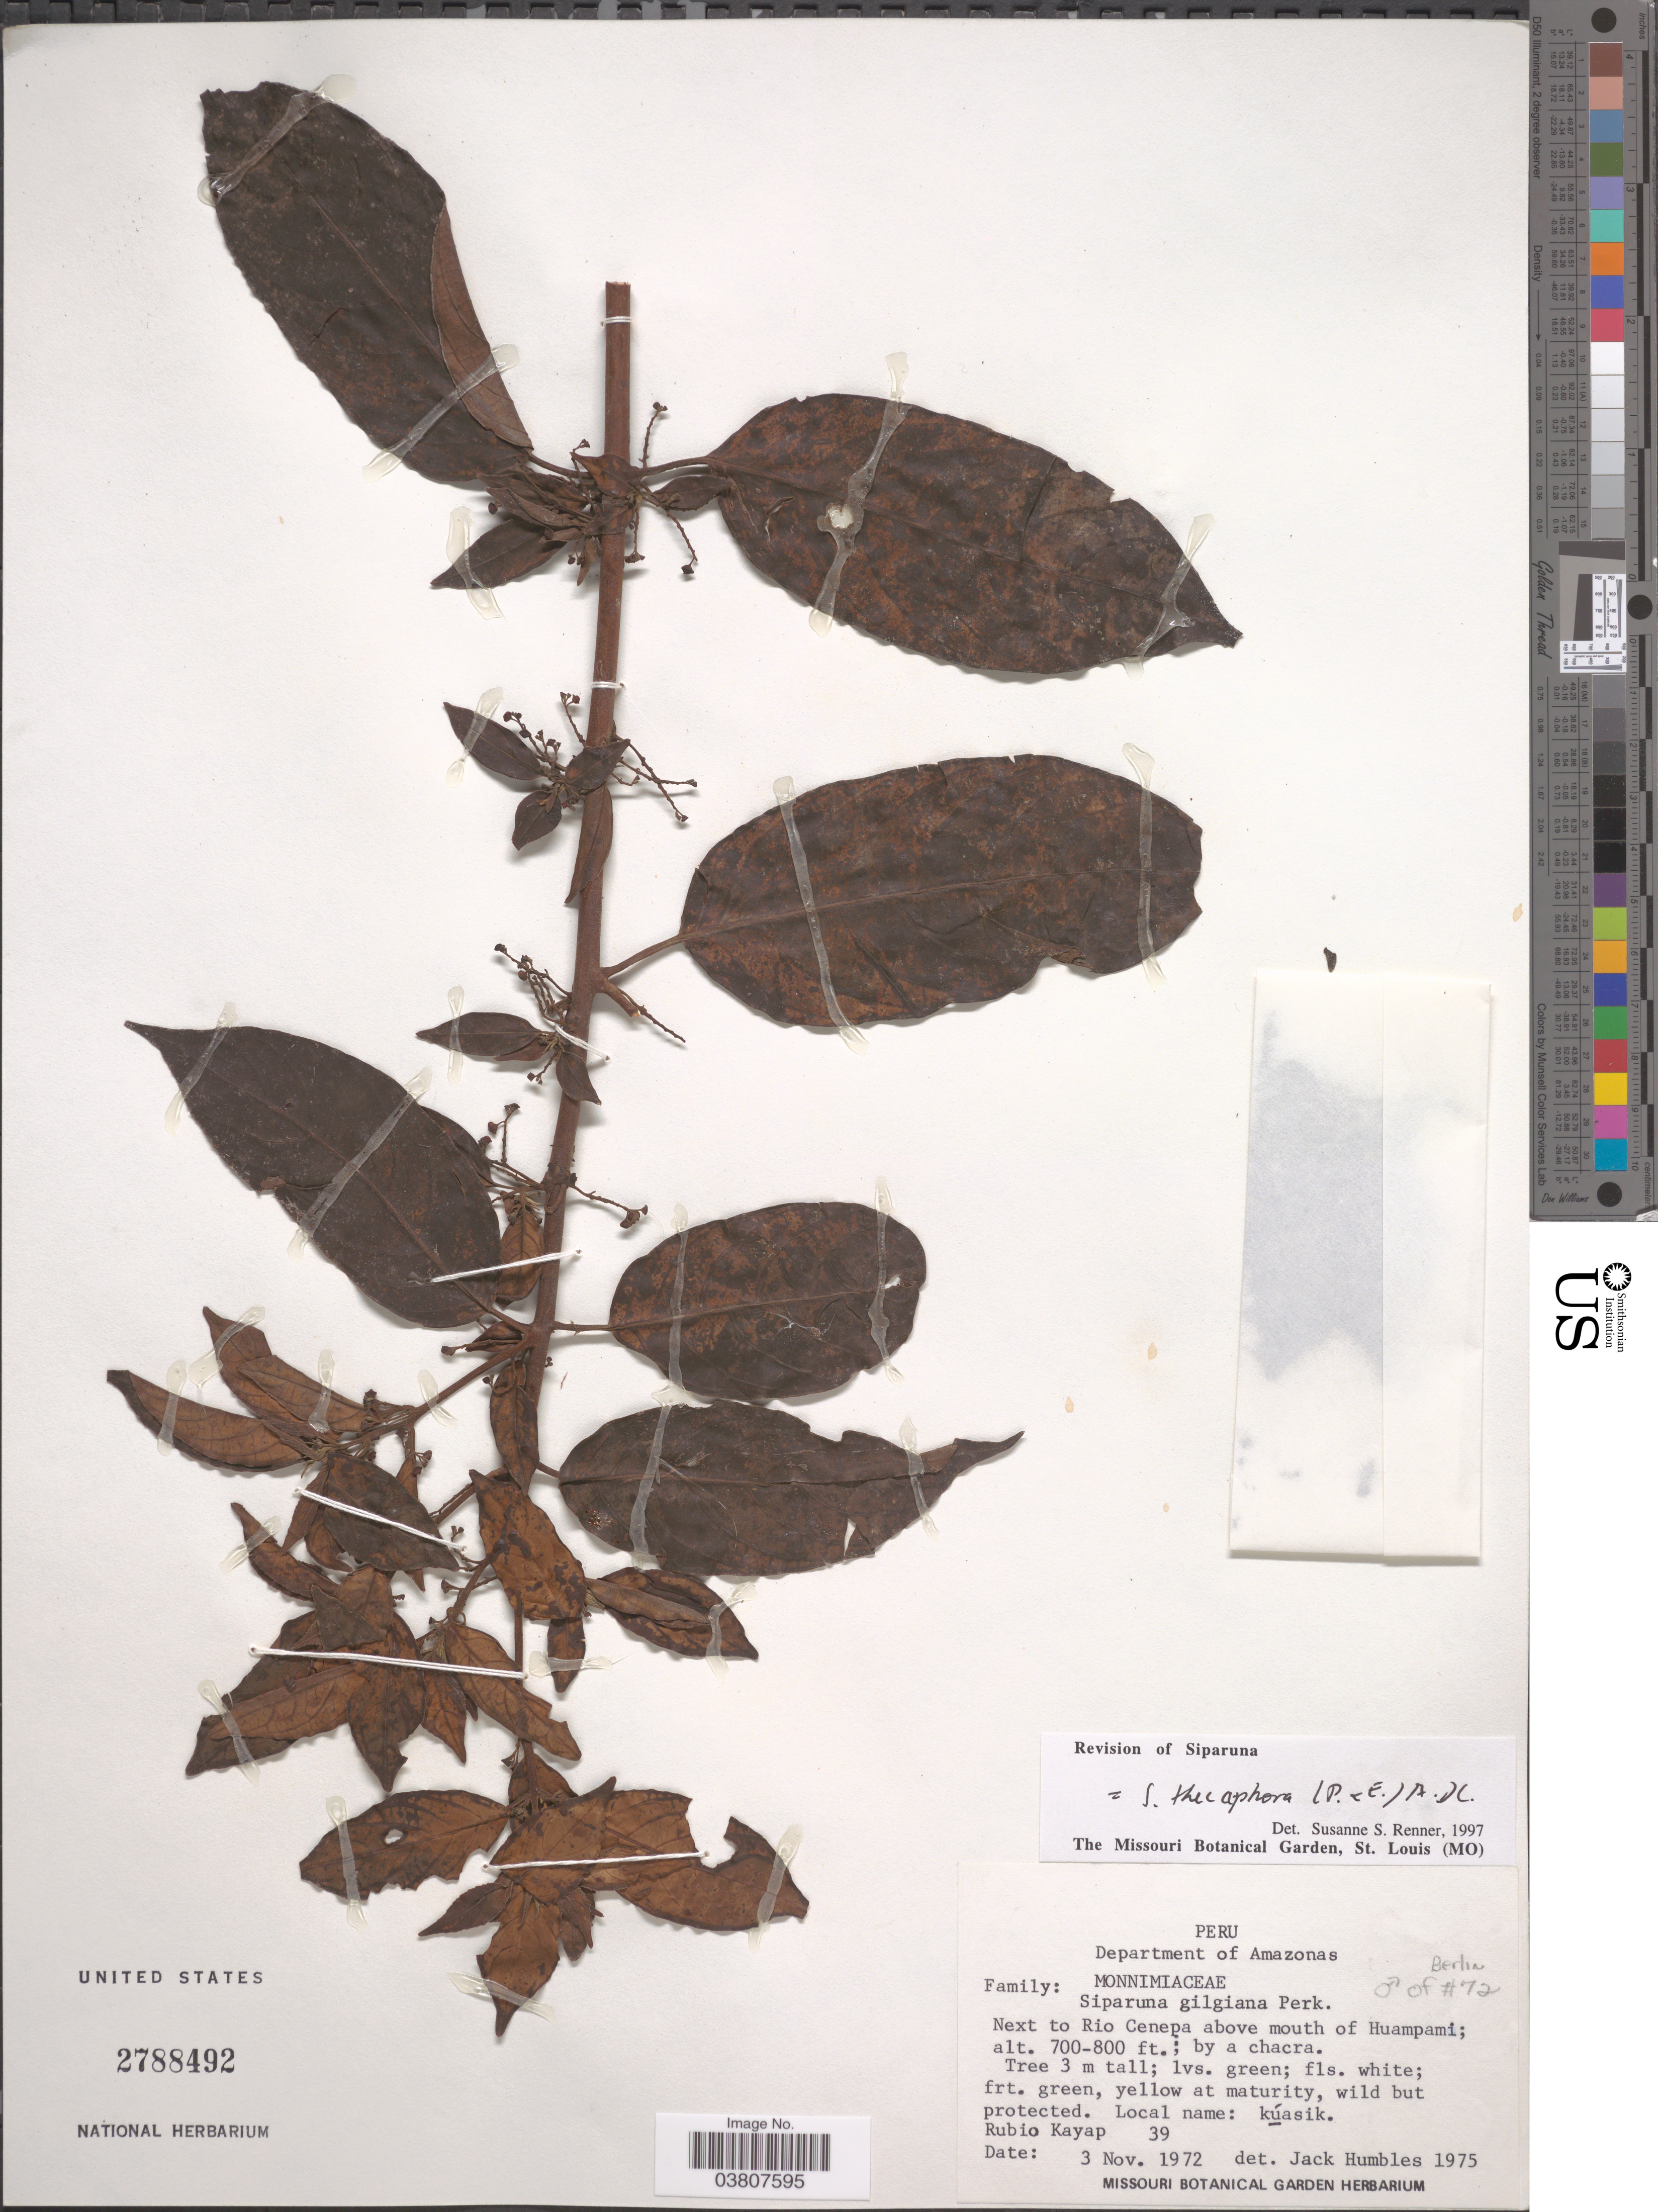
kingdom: Plantae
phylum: Tracheophyta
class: Magnoliopsida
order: Laurales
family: Siparunaceae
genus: Siparuna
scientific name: Siparuna thecaphora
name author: (Poepp. & Endl.) A. DC.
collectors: R. Kayap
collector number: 39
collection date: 1972-11-03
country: Peru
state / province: Amazonas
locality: Department of Amazonas. Next to Rio Cenepa above mouth of Huampami; by a charca.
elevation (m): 213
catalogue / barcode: US 2788492